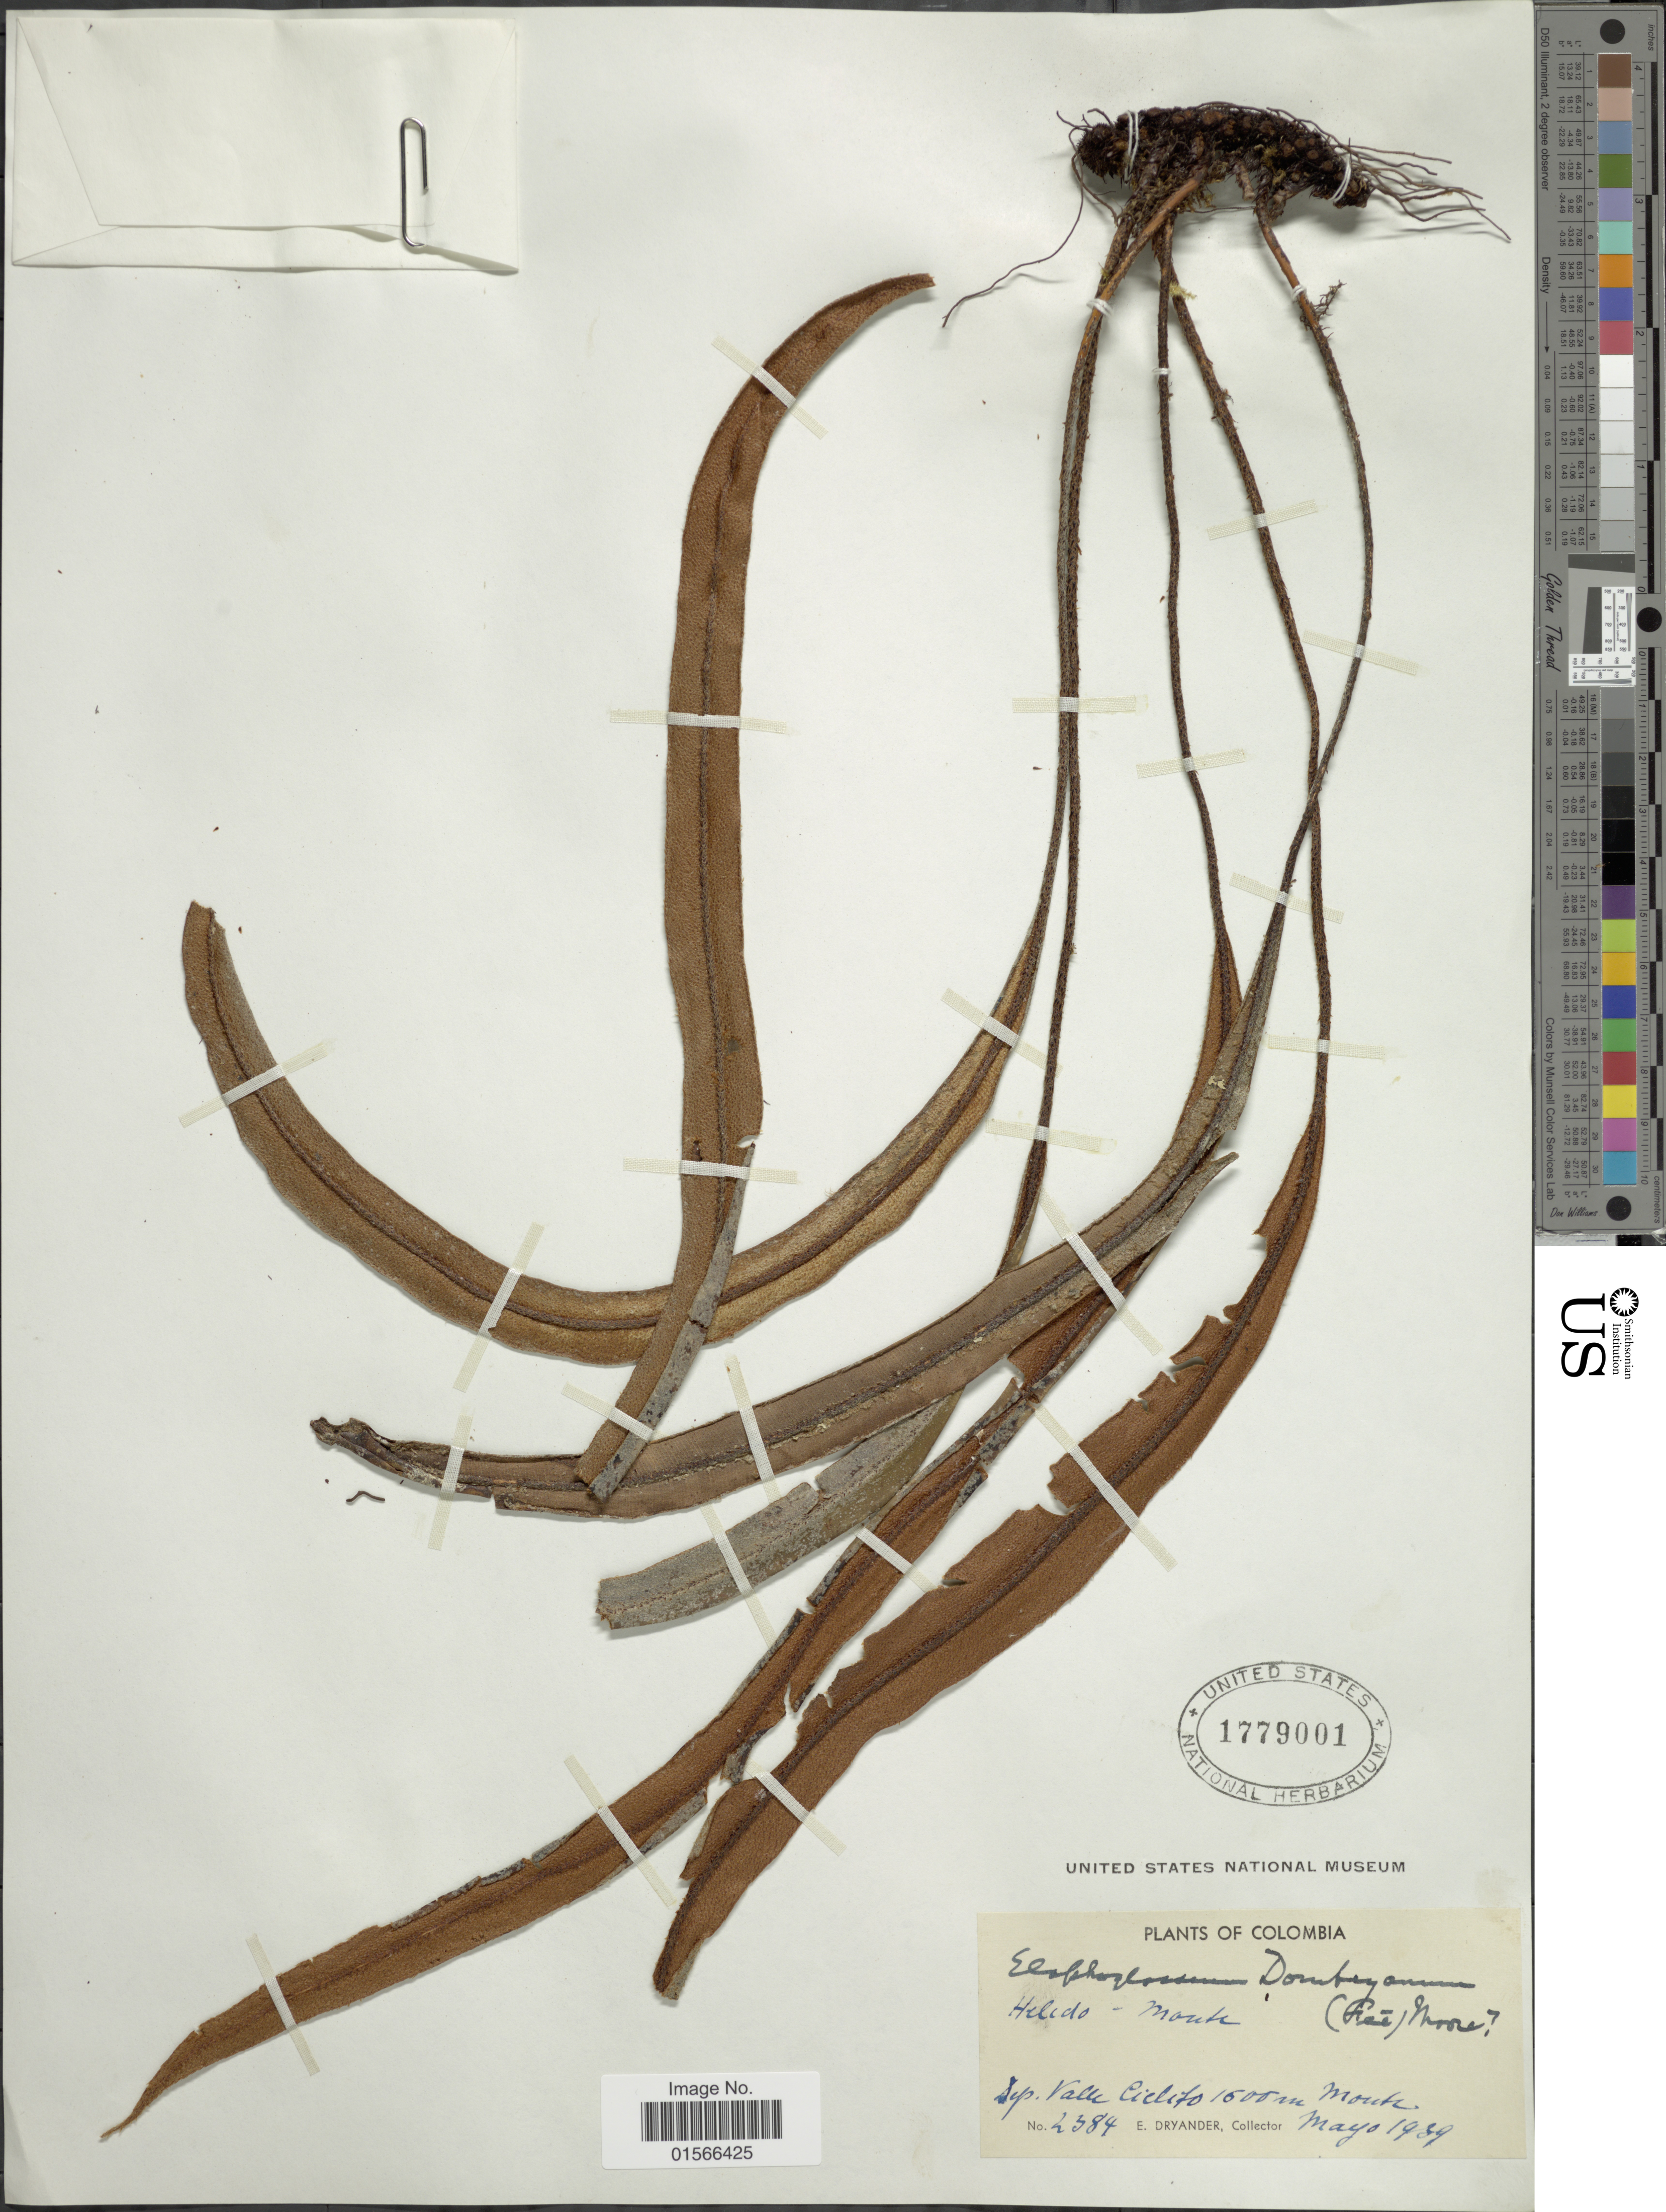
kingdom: Plantae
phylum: Tracheophyta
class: Polypodiopsida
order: Polypodiales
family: Dryopteridaceae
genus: Elaphoglossum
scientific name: Elaphoglossum dombeyanum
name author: (Fée) T.B. Moore & Houlston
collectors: E. Dryander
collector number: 2384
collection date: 1939-05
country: Colombia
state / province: Valle del Cauca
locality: Dep. Valle Ciclito, Monte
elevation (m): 1600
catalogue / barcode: US 1779001